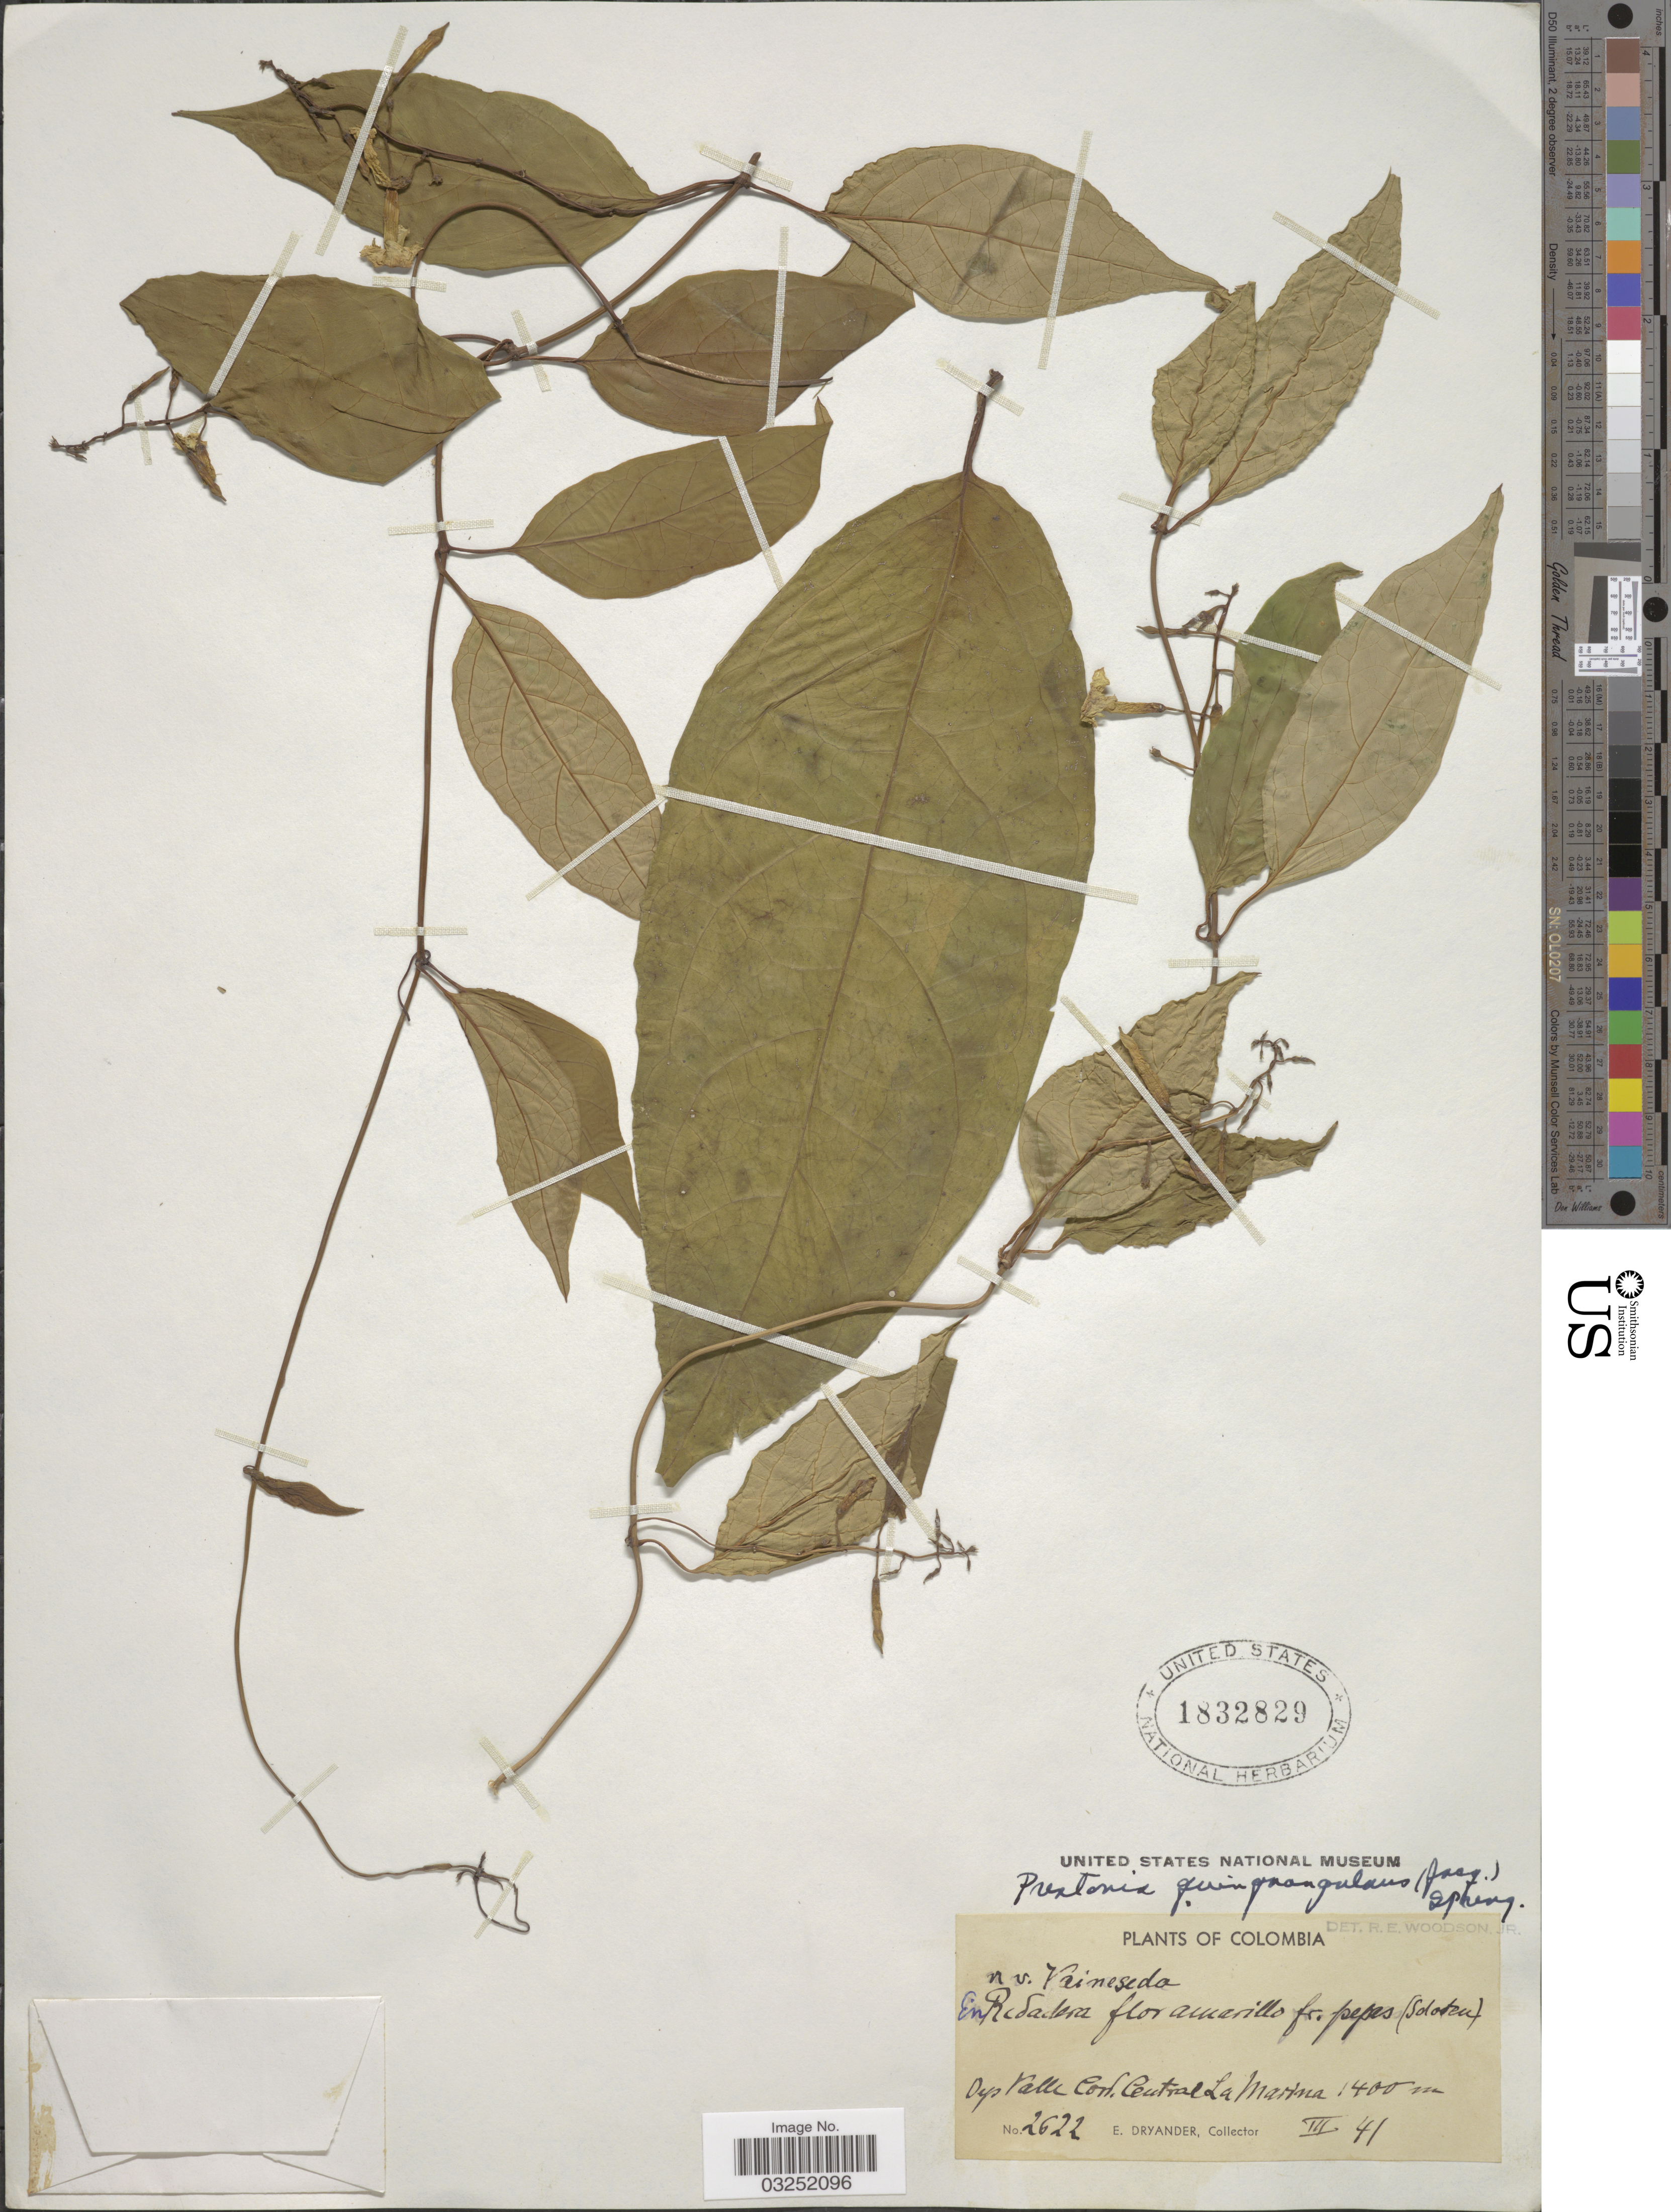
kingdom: Plantae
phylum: Tracheophyta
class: Magnoliopsida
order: Gentianales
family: Apocynaceae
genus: Prestonia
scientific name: Prestonia quinquangularis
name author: (Jacq.) Spreng.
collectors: E. Dryander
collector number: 2622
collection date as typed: Transcribed d/m/y: /3/41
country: Colombia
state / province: Valle del Cauca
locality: Dep. Valle, Cord. Central La Marina.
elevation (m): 1400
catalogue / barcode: US 1832829